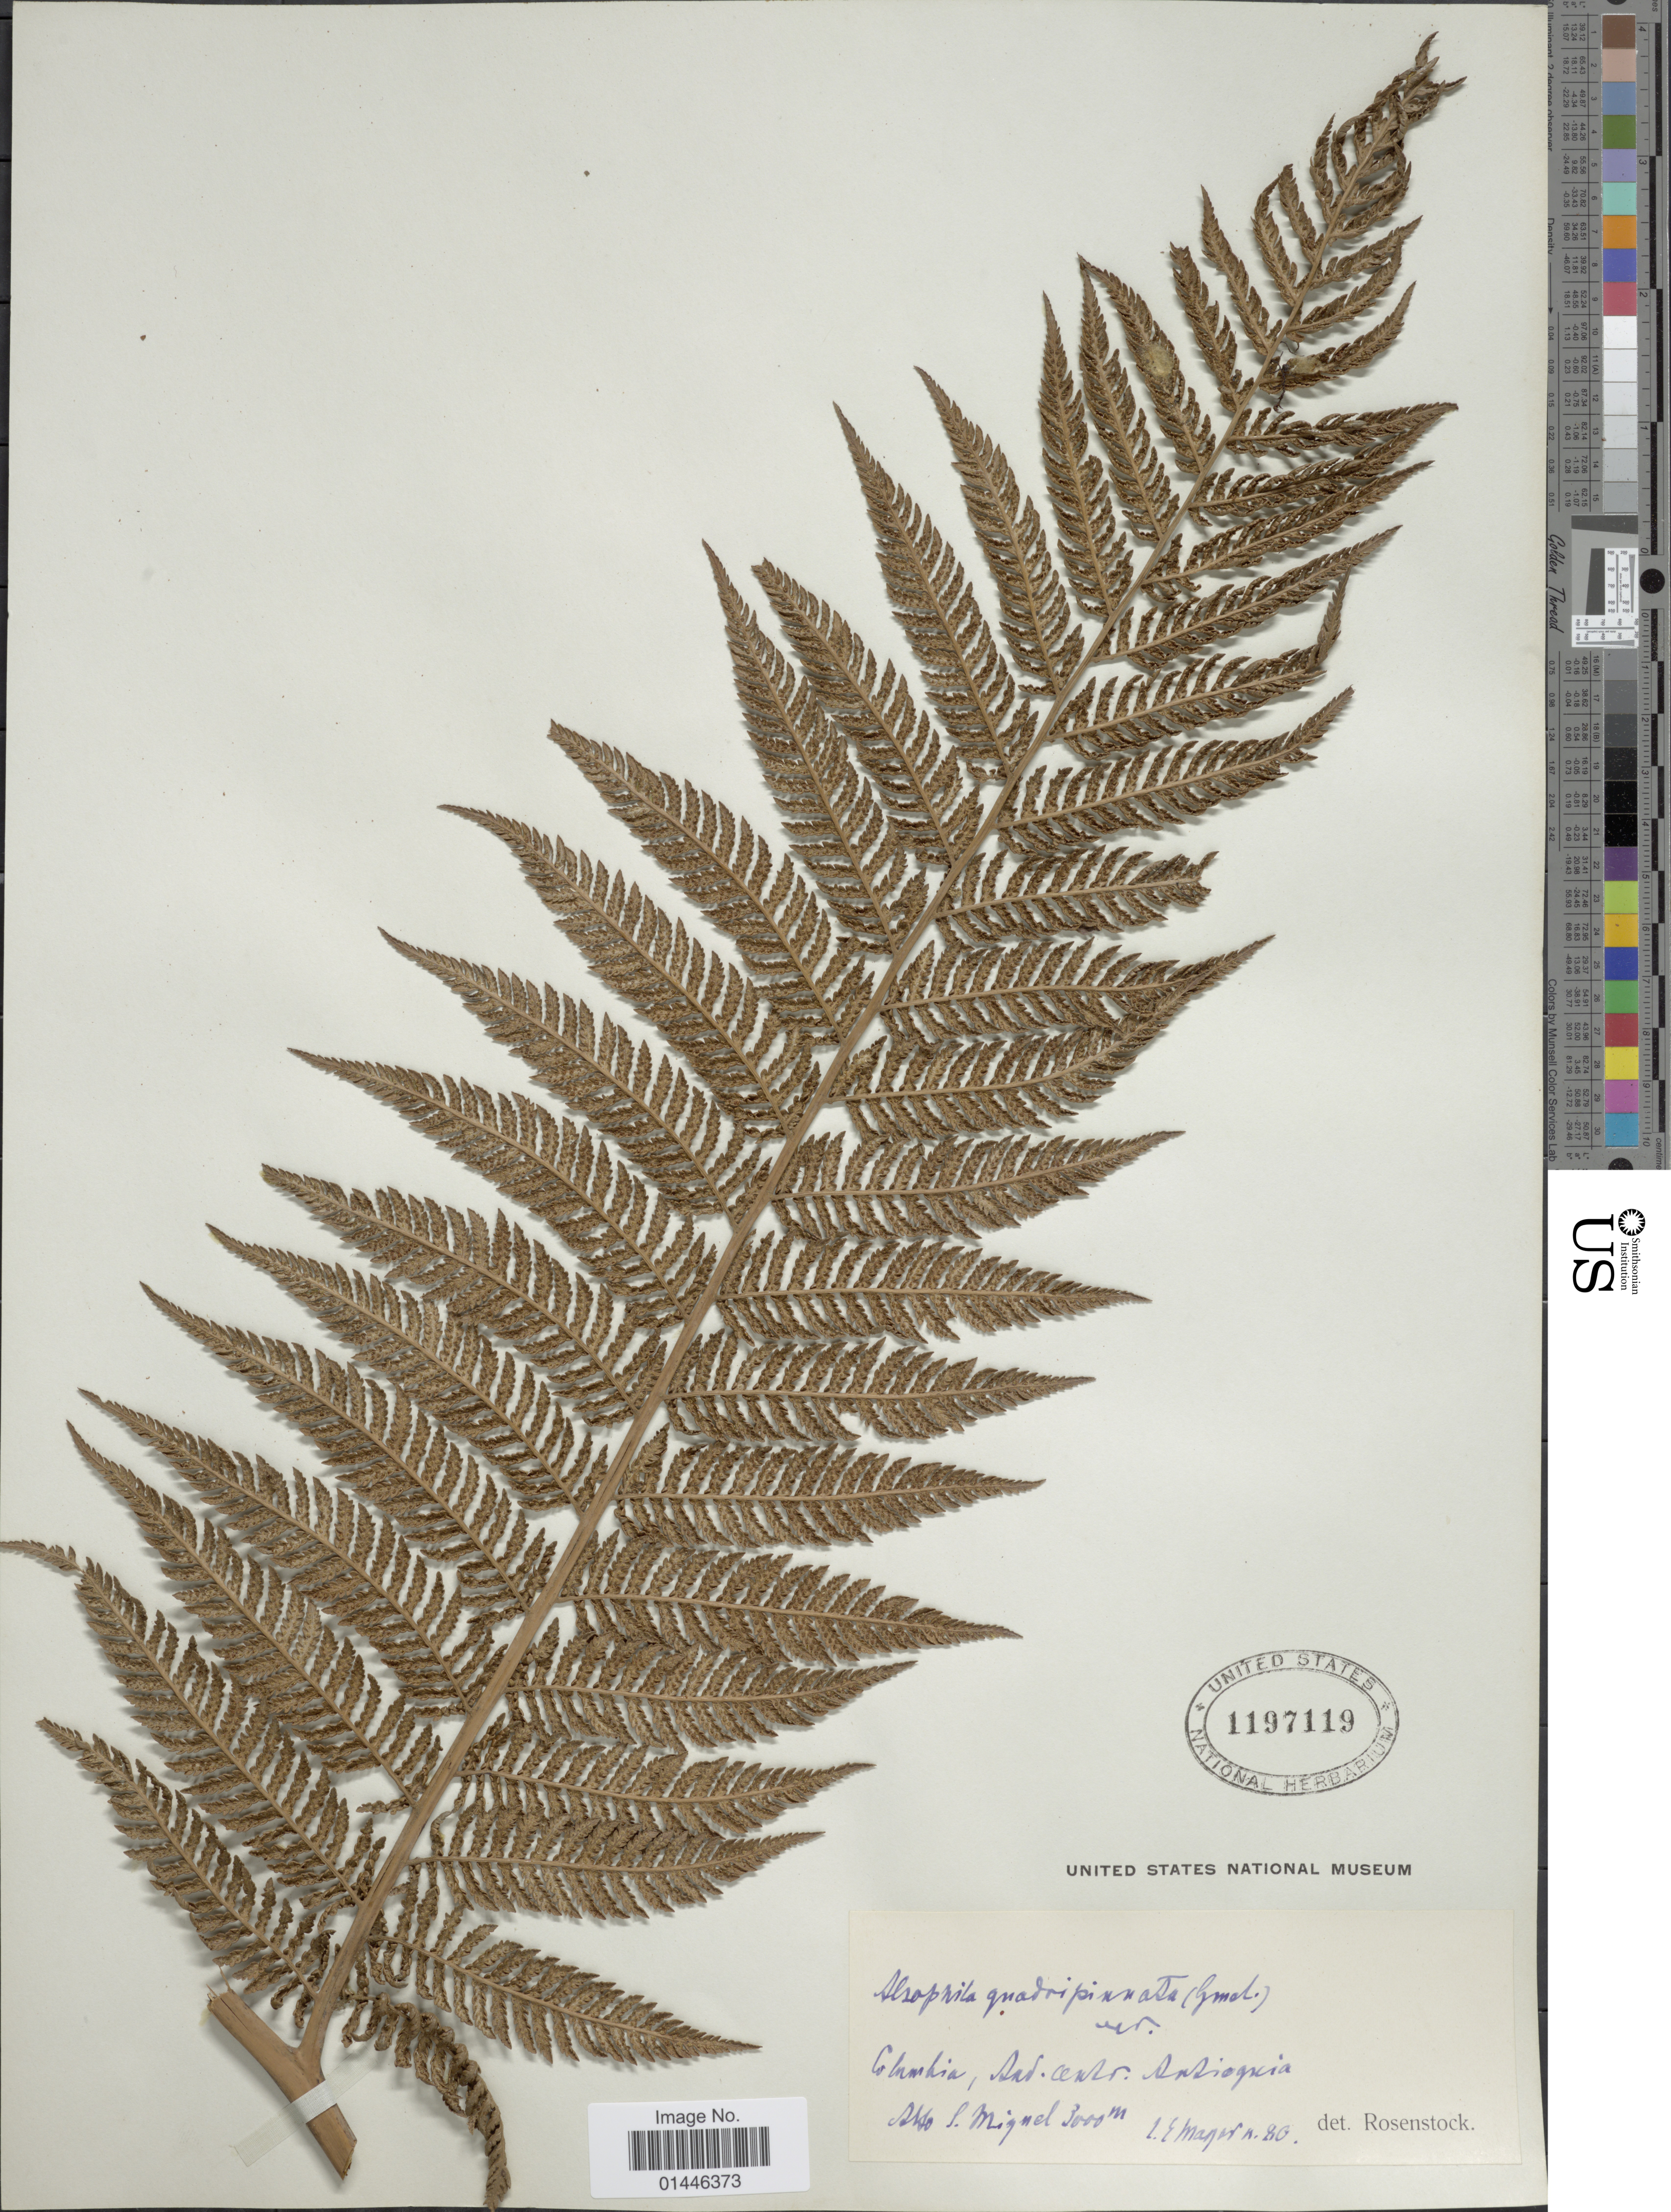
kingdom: Plantae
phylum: Tracheophyta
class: Polypodiopsida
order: Cyatheales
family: Dicksoniaceae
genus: Lophosoria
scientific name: Lophosoria quadripinnata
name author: (J.F. Gmel.) C. Chr.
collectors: L. Mayor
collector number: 80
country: Colombia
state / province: Antioquia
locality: And. centr. Antioquia Dtto. S. Miguel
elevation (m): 3000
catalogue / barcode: US 1197119